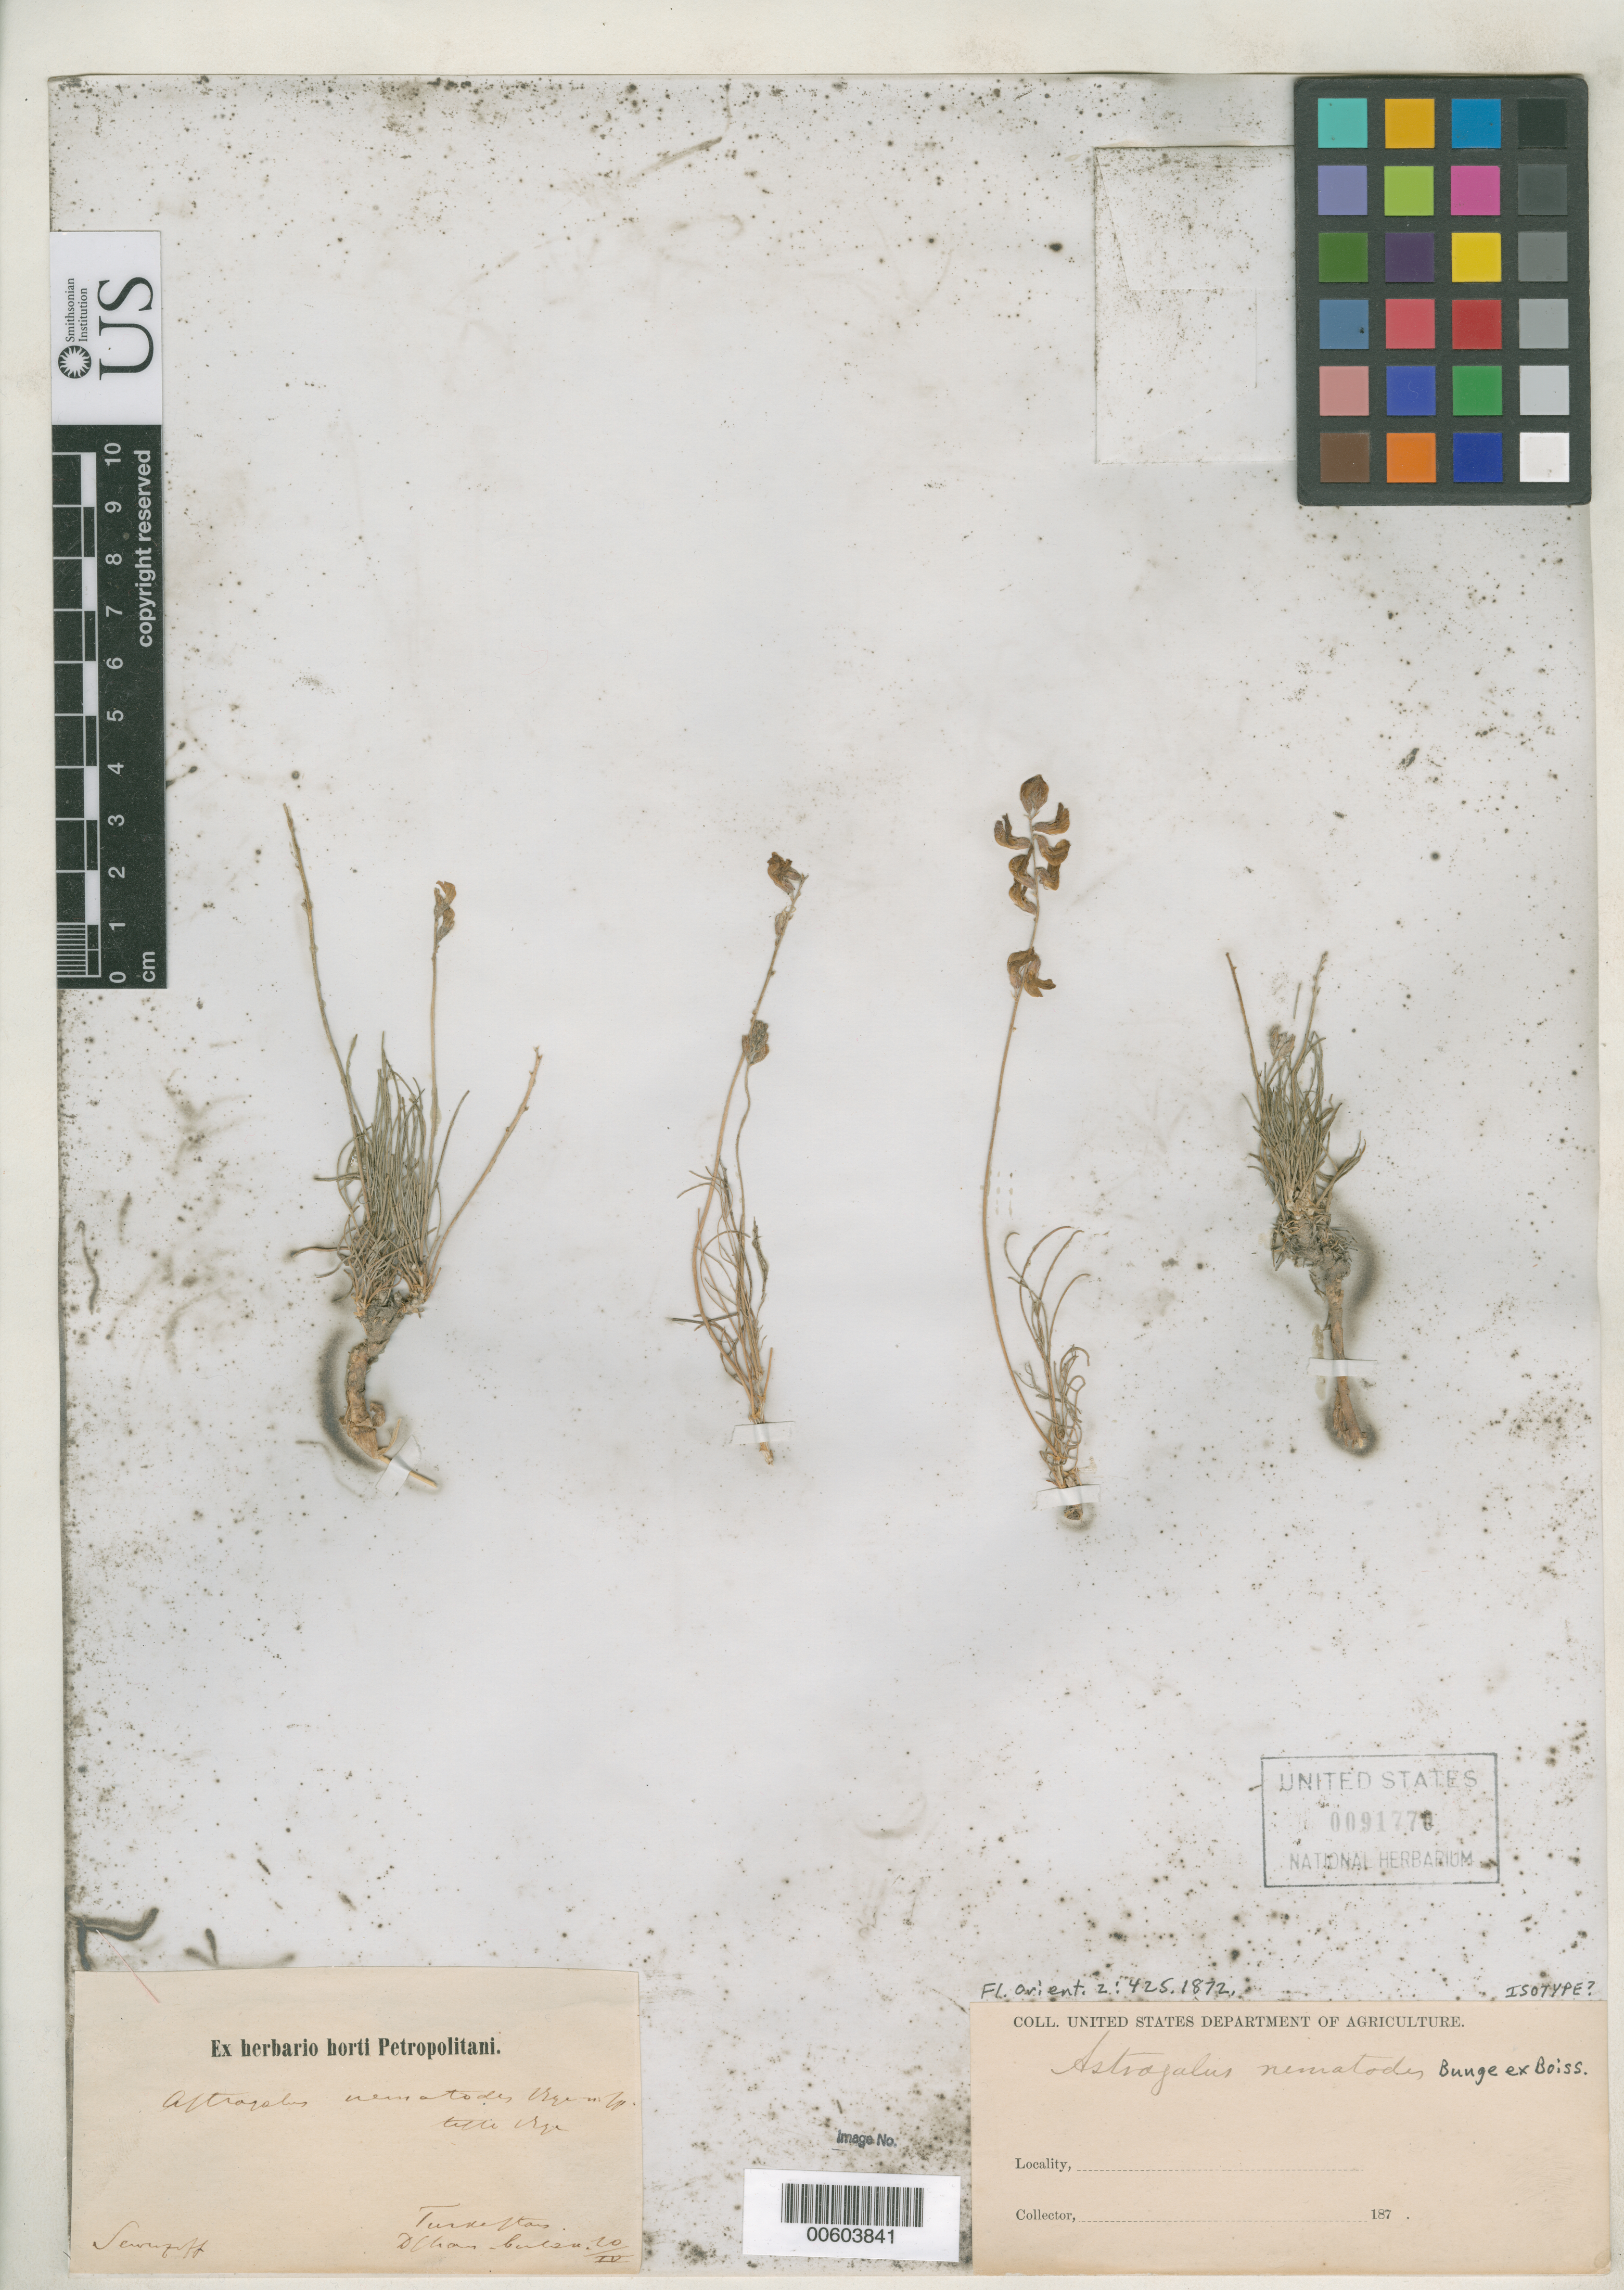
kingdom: Plantae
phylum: Tracheophyta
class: Magnoliopsida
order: Fabales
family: Fabaceae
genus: Astragalus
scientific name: Astragalus nematodes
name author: Bunge ex Boiss.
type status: Possible Isotype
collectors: N. Severzoff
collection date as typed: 20 Apr 187-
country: Turkey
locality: Turkestan, Dhan Bulsn.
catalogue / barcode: US 91770